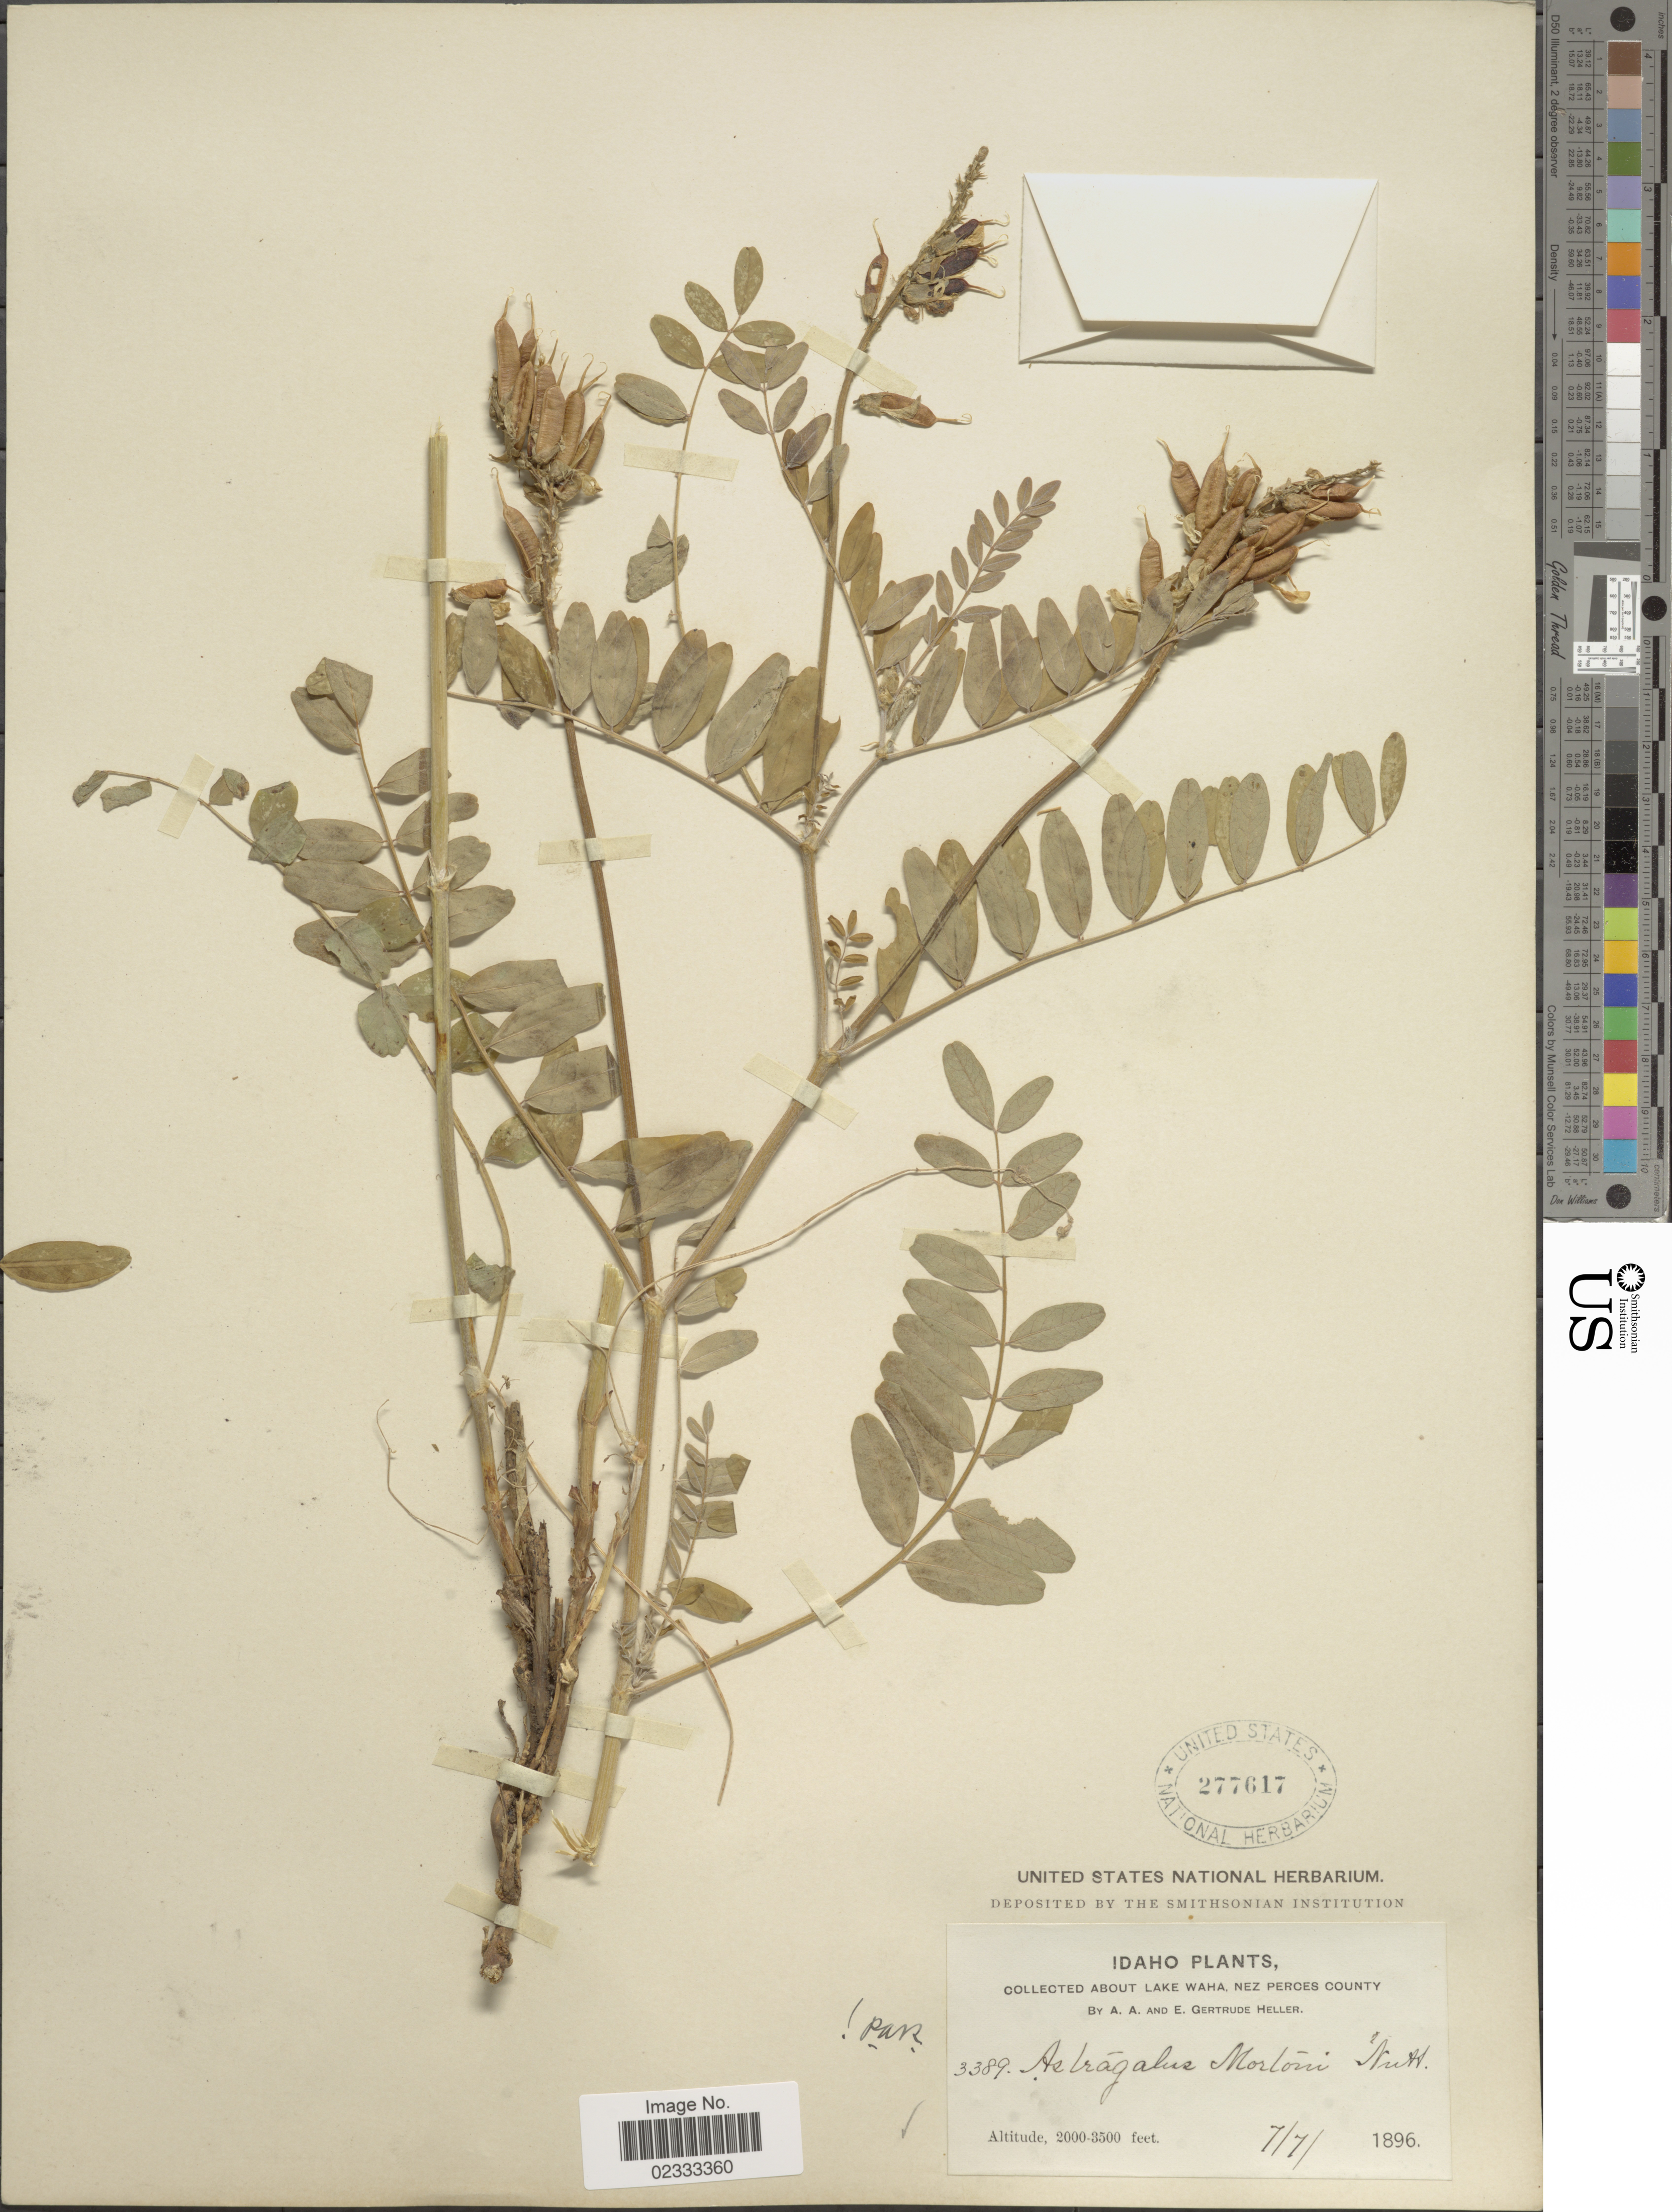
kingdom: Plantae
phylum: Tracheophyta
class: Magnoliopsida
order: Fabales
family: Fabaceae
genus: Astragalus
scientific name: Astragalus mortonii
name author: Nutt.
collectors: A. A. Heller & E. Gertrude Heller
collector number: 3389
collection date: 1896-07-07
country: United States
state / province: Idaho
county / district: Nez Perce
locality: About Lake Waha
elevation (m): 610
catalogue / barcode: US 277617